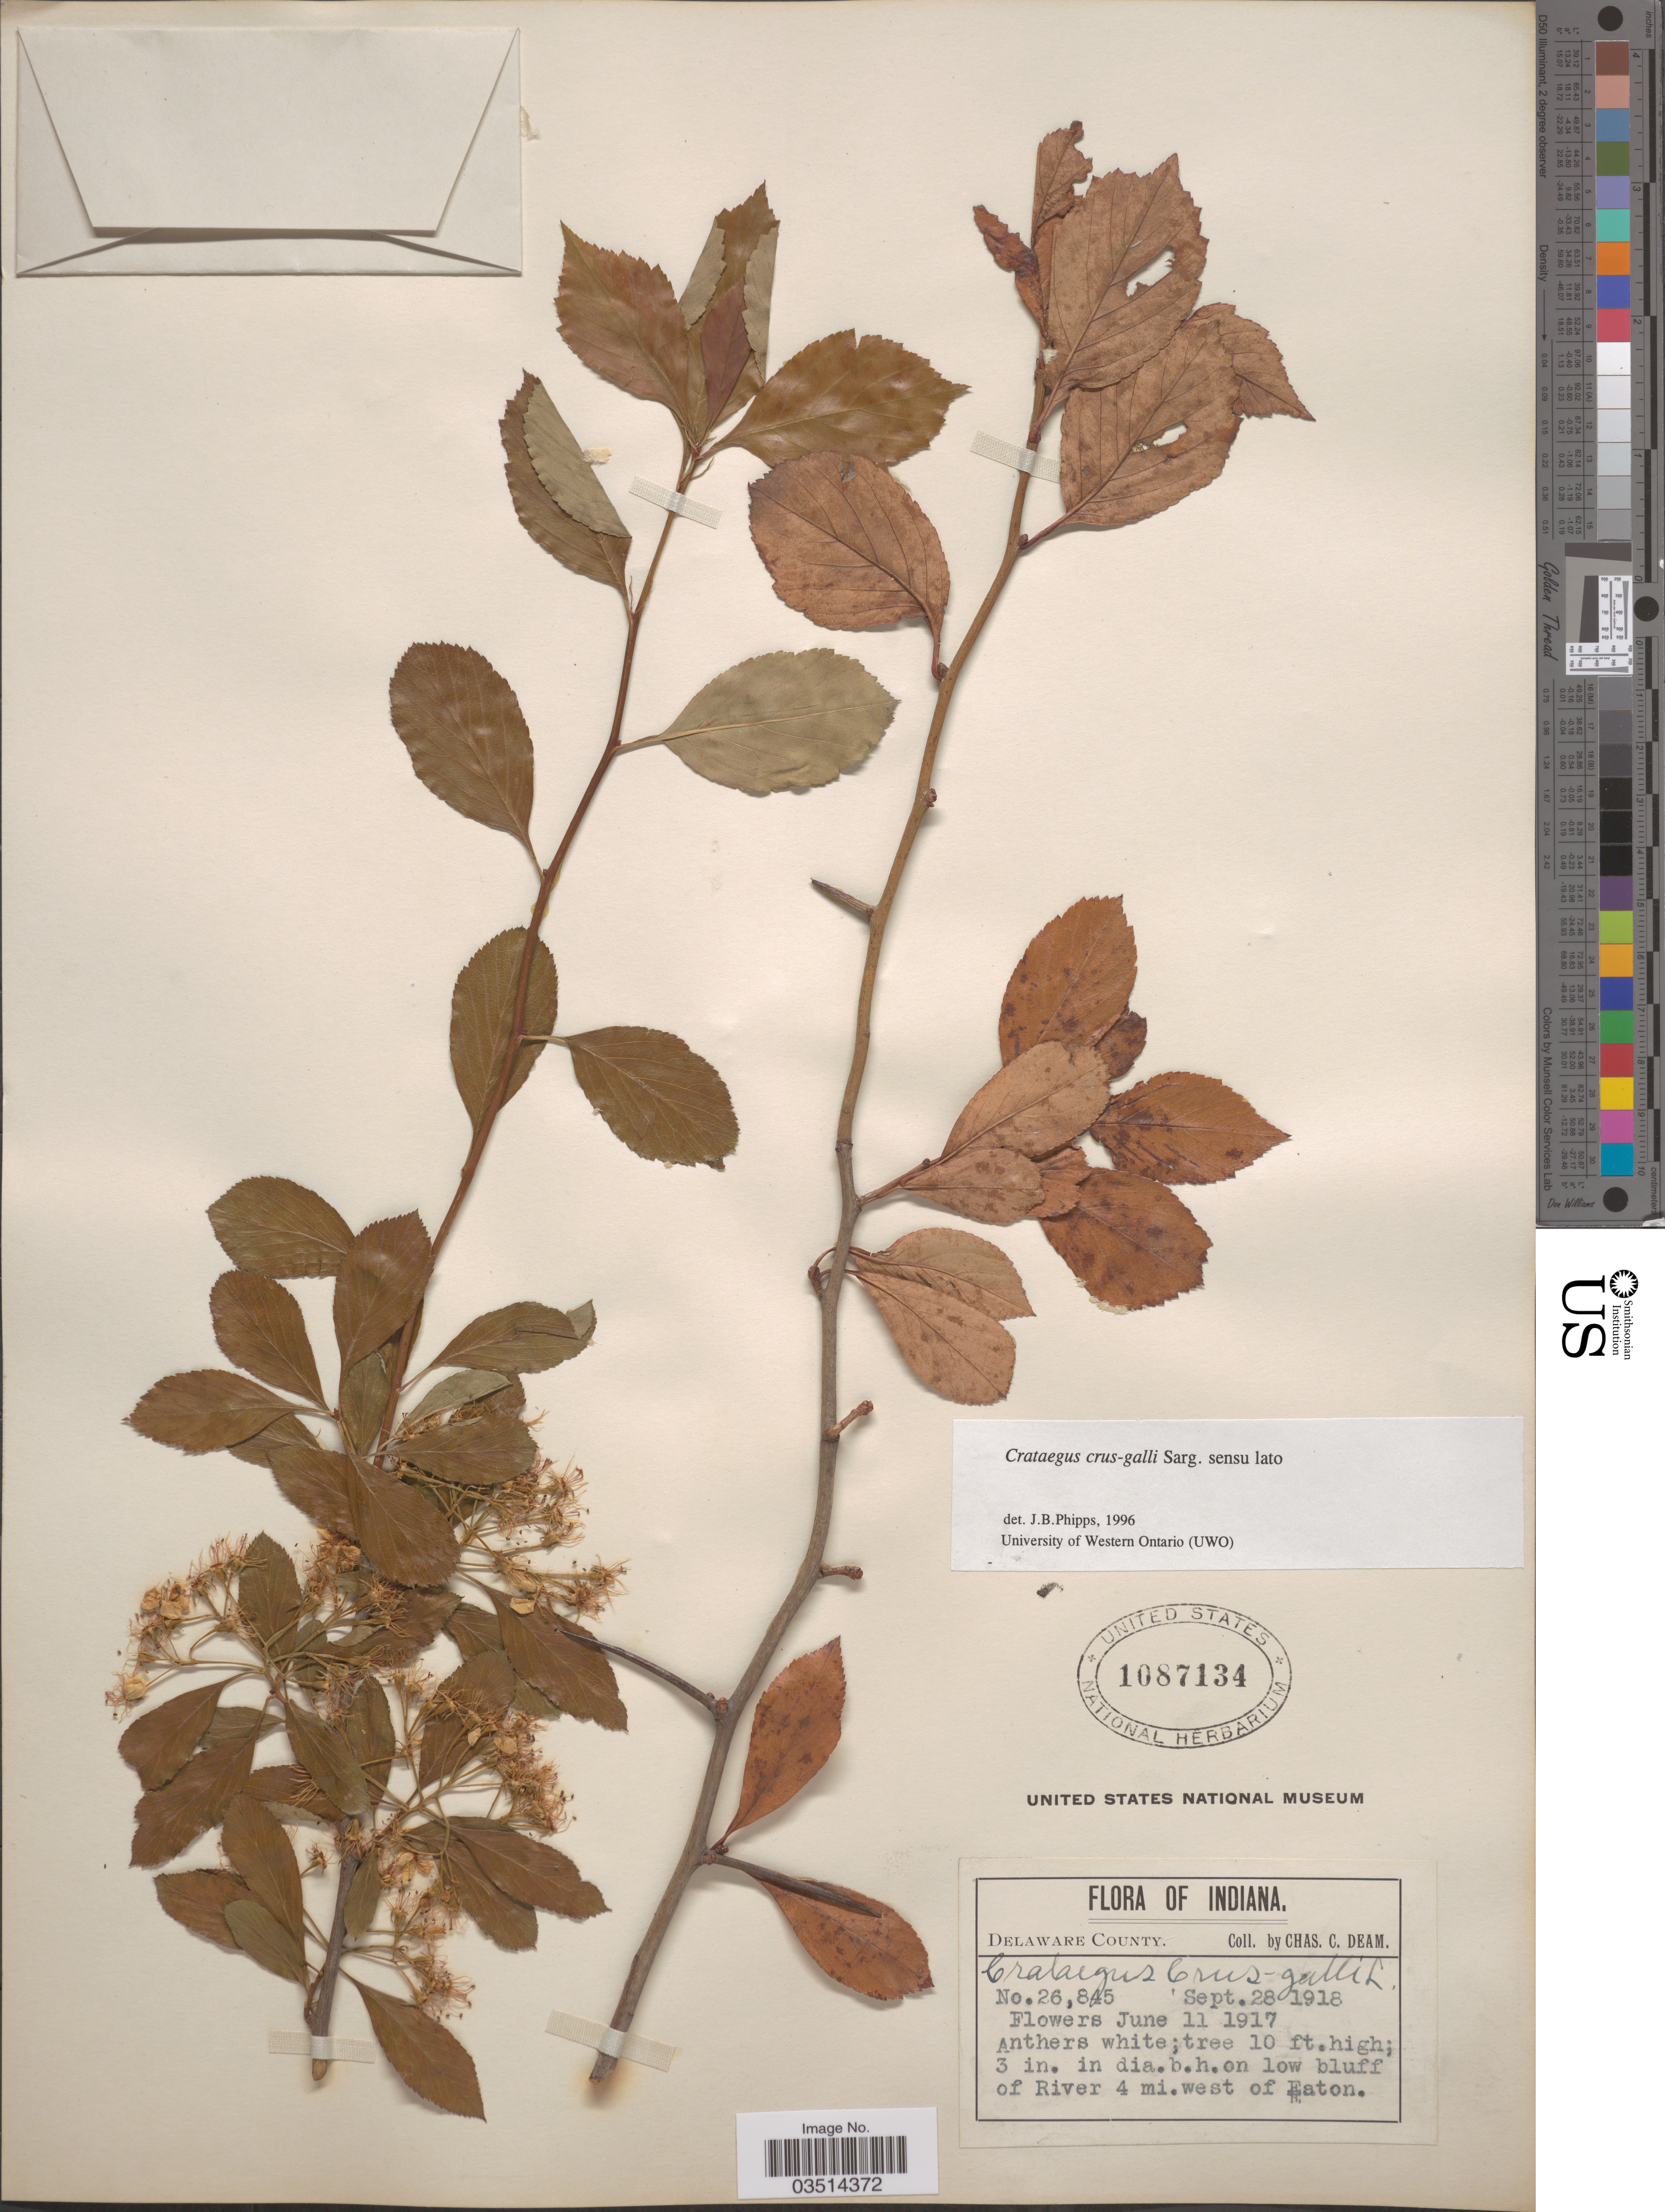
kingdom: Plantae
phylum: Tracheophyta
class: Magnoliopsida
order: Rosales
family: Rosaceae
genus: Crataegus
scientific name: Crataegus crus-galli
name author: L.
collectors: C. C. Deam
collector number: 26845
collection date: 1918-09-28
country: United States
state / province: Indiana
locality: Delaware County. In dia. b.h. on low bluff of River 4 mi. west of Eaton.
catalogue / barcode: US 1087134